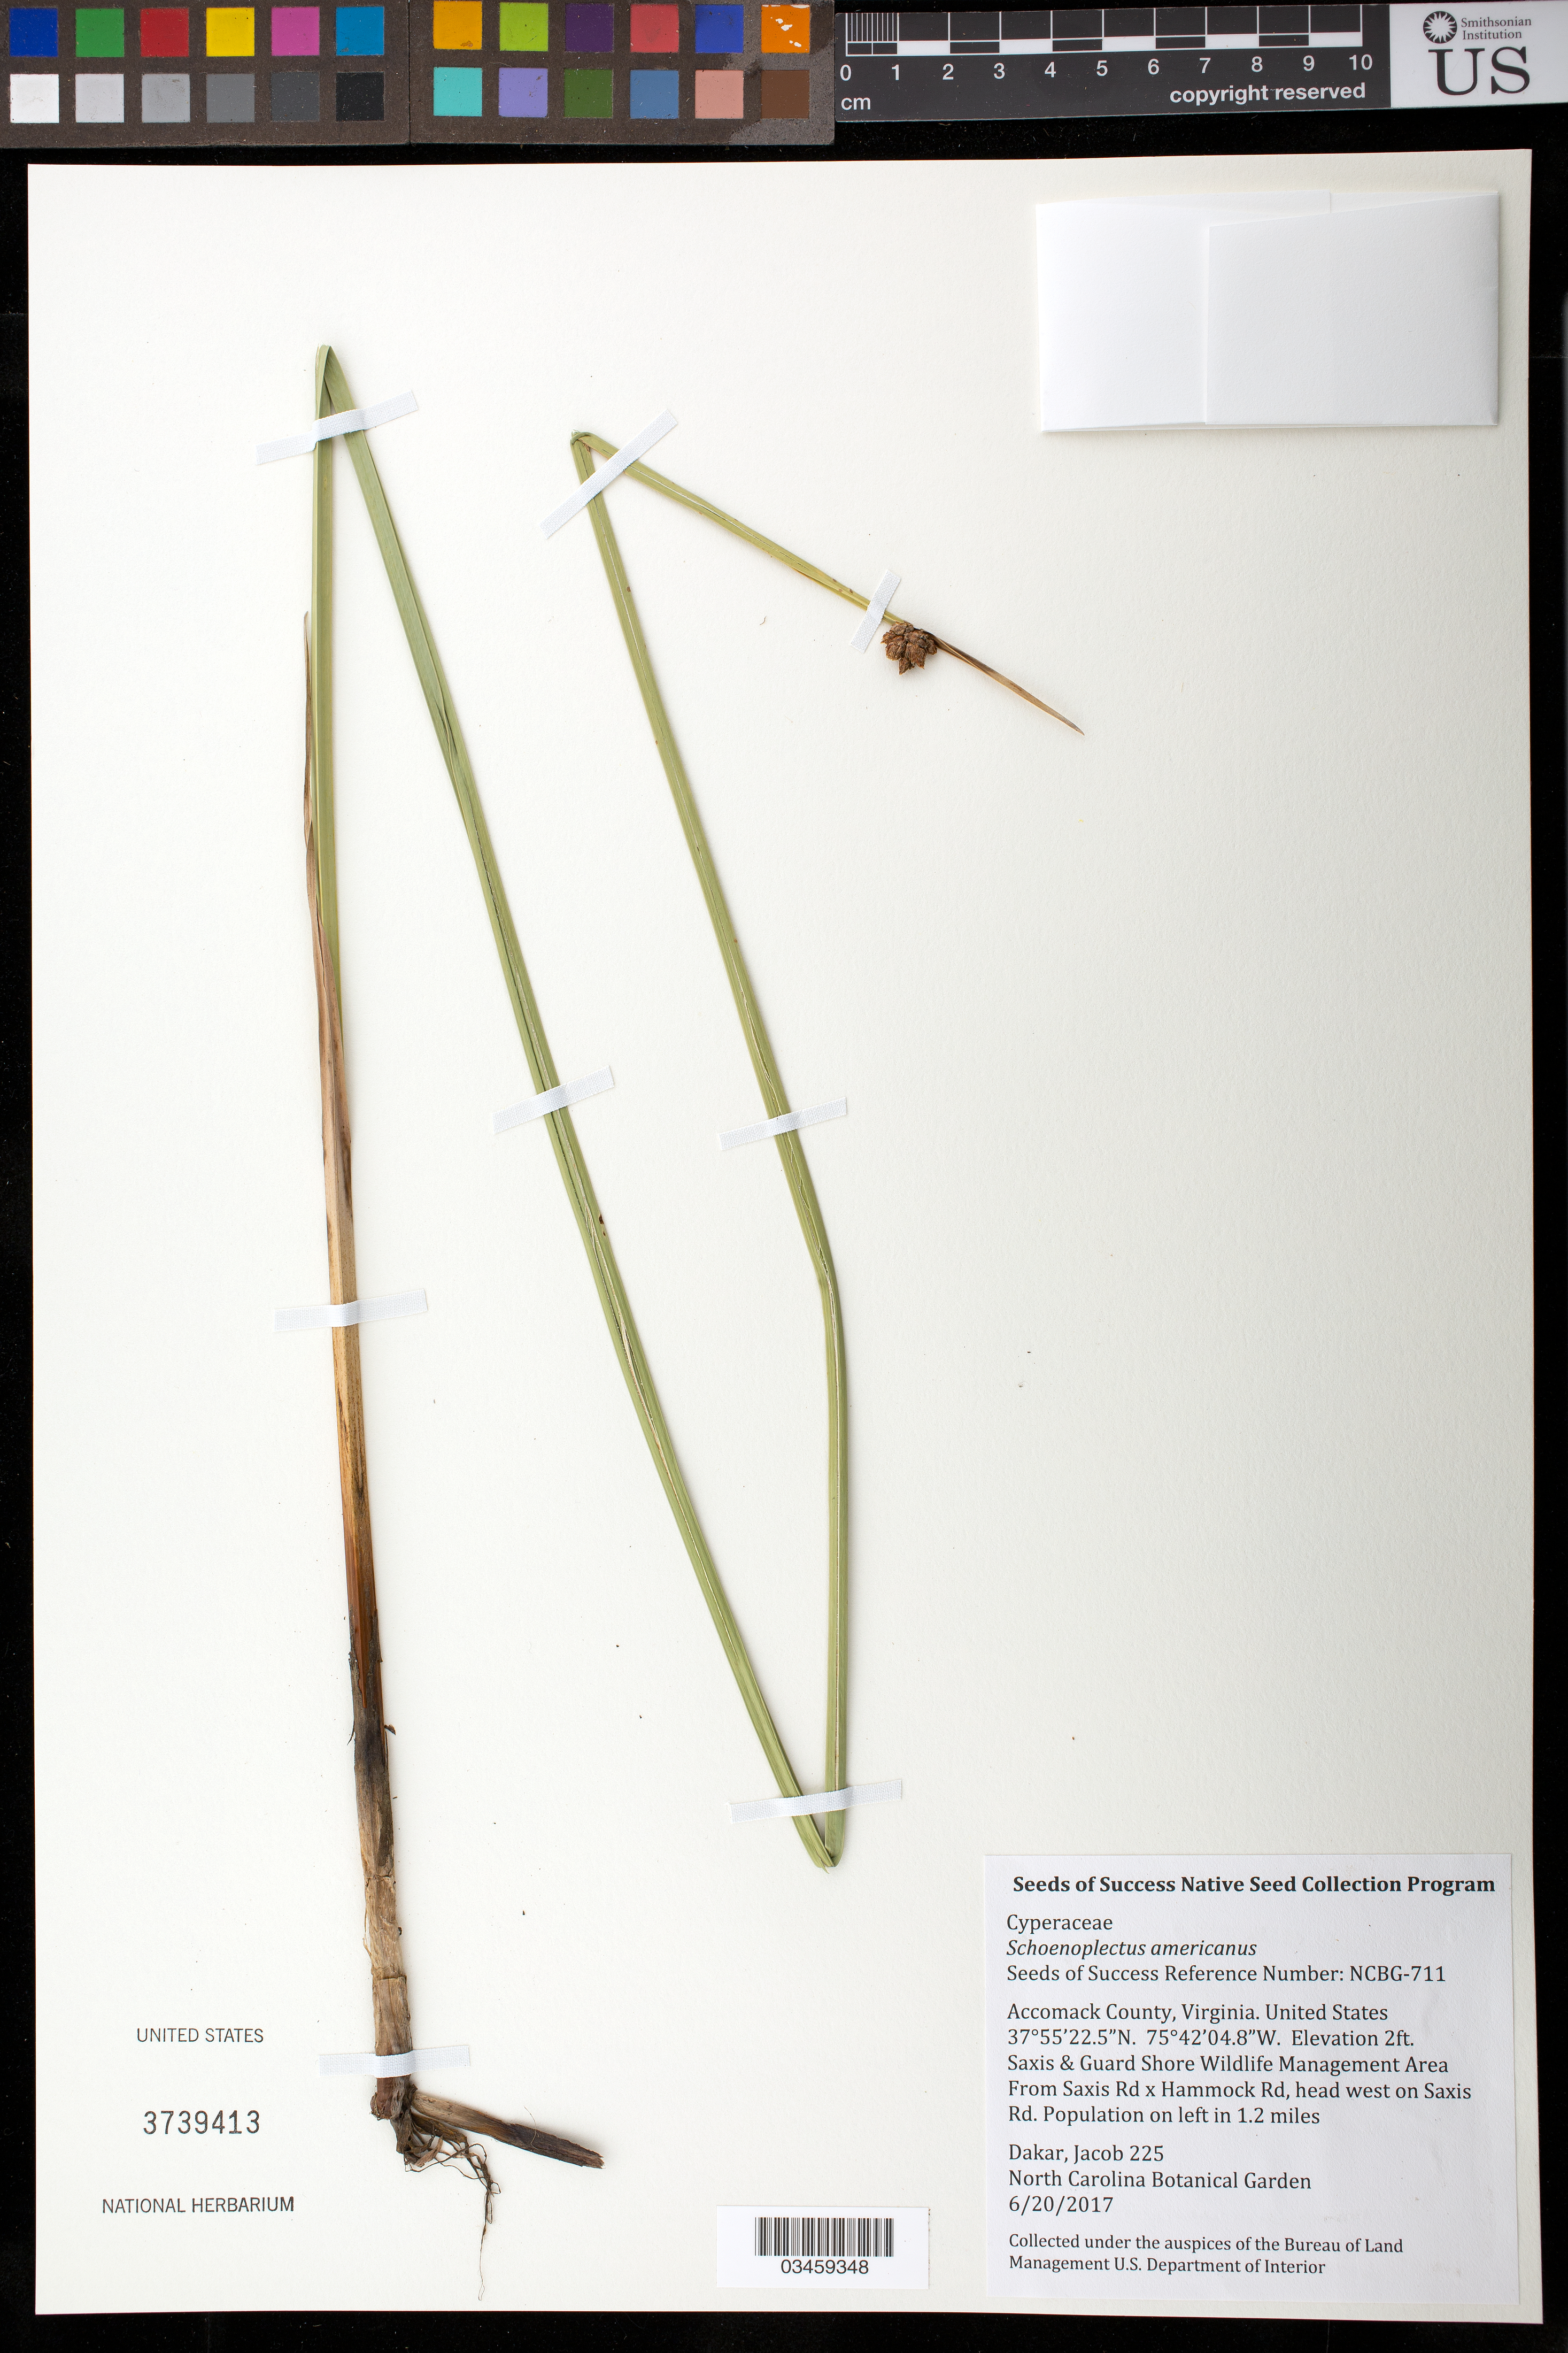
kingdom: Plantae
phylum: Tracheophyta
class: Liliopsida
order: Poales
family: Cyperaceae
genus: Schoenoplectus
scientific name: Schoenoplectus americanus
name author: (Pers.) Volkart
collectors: J. Dakar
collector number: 225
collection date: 2017-06-20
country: United States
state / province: Virginia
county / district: Accomack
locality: Saxix and Guard Shore Wildlife Management Area, from Saxis Rd x Hammock Rd, head west on Saxis Rd., on left in 1.2 mi.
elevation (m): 1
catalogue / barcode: US 3739413